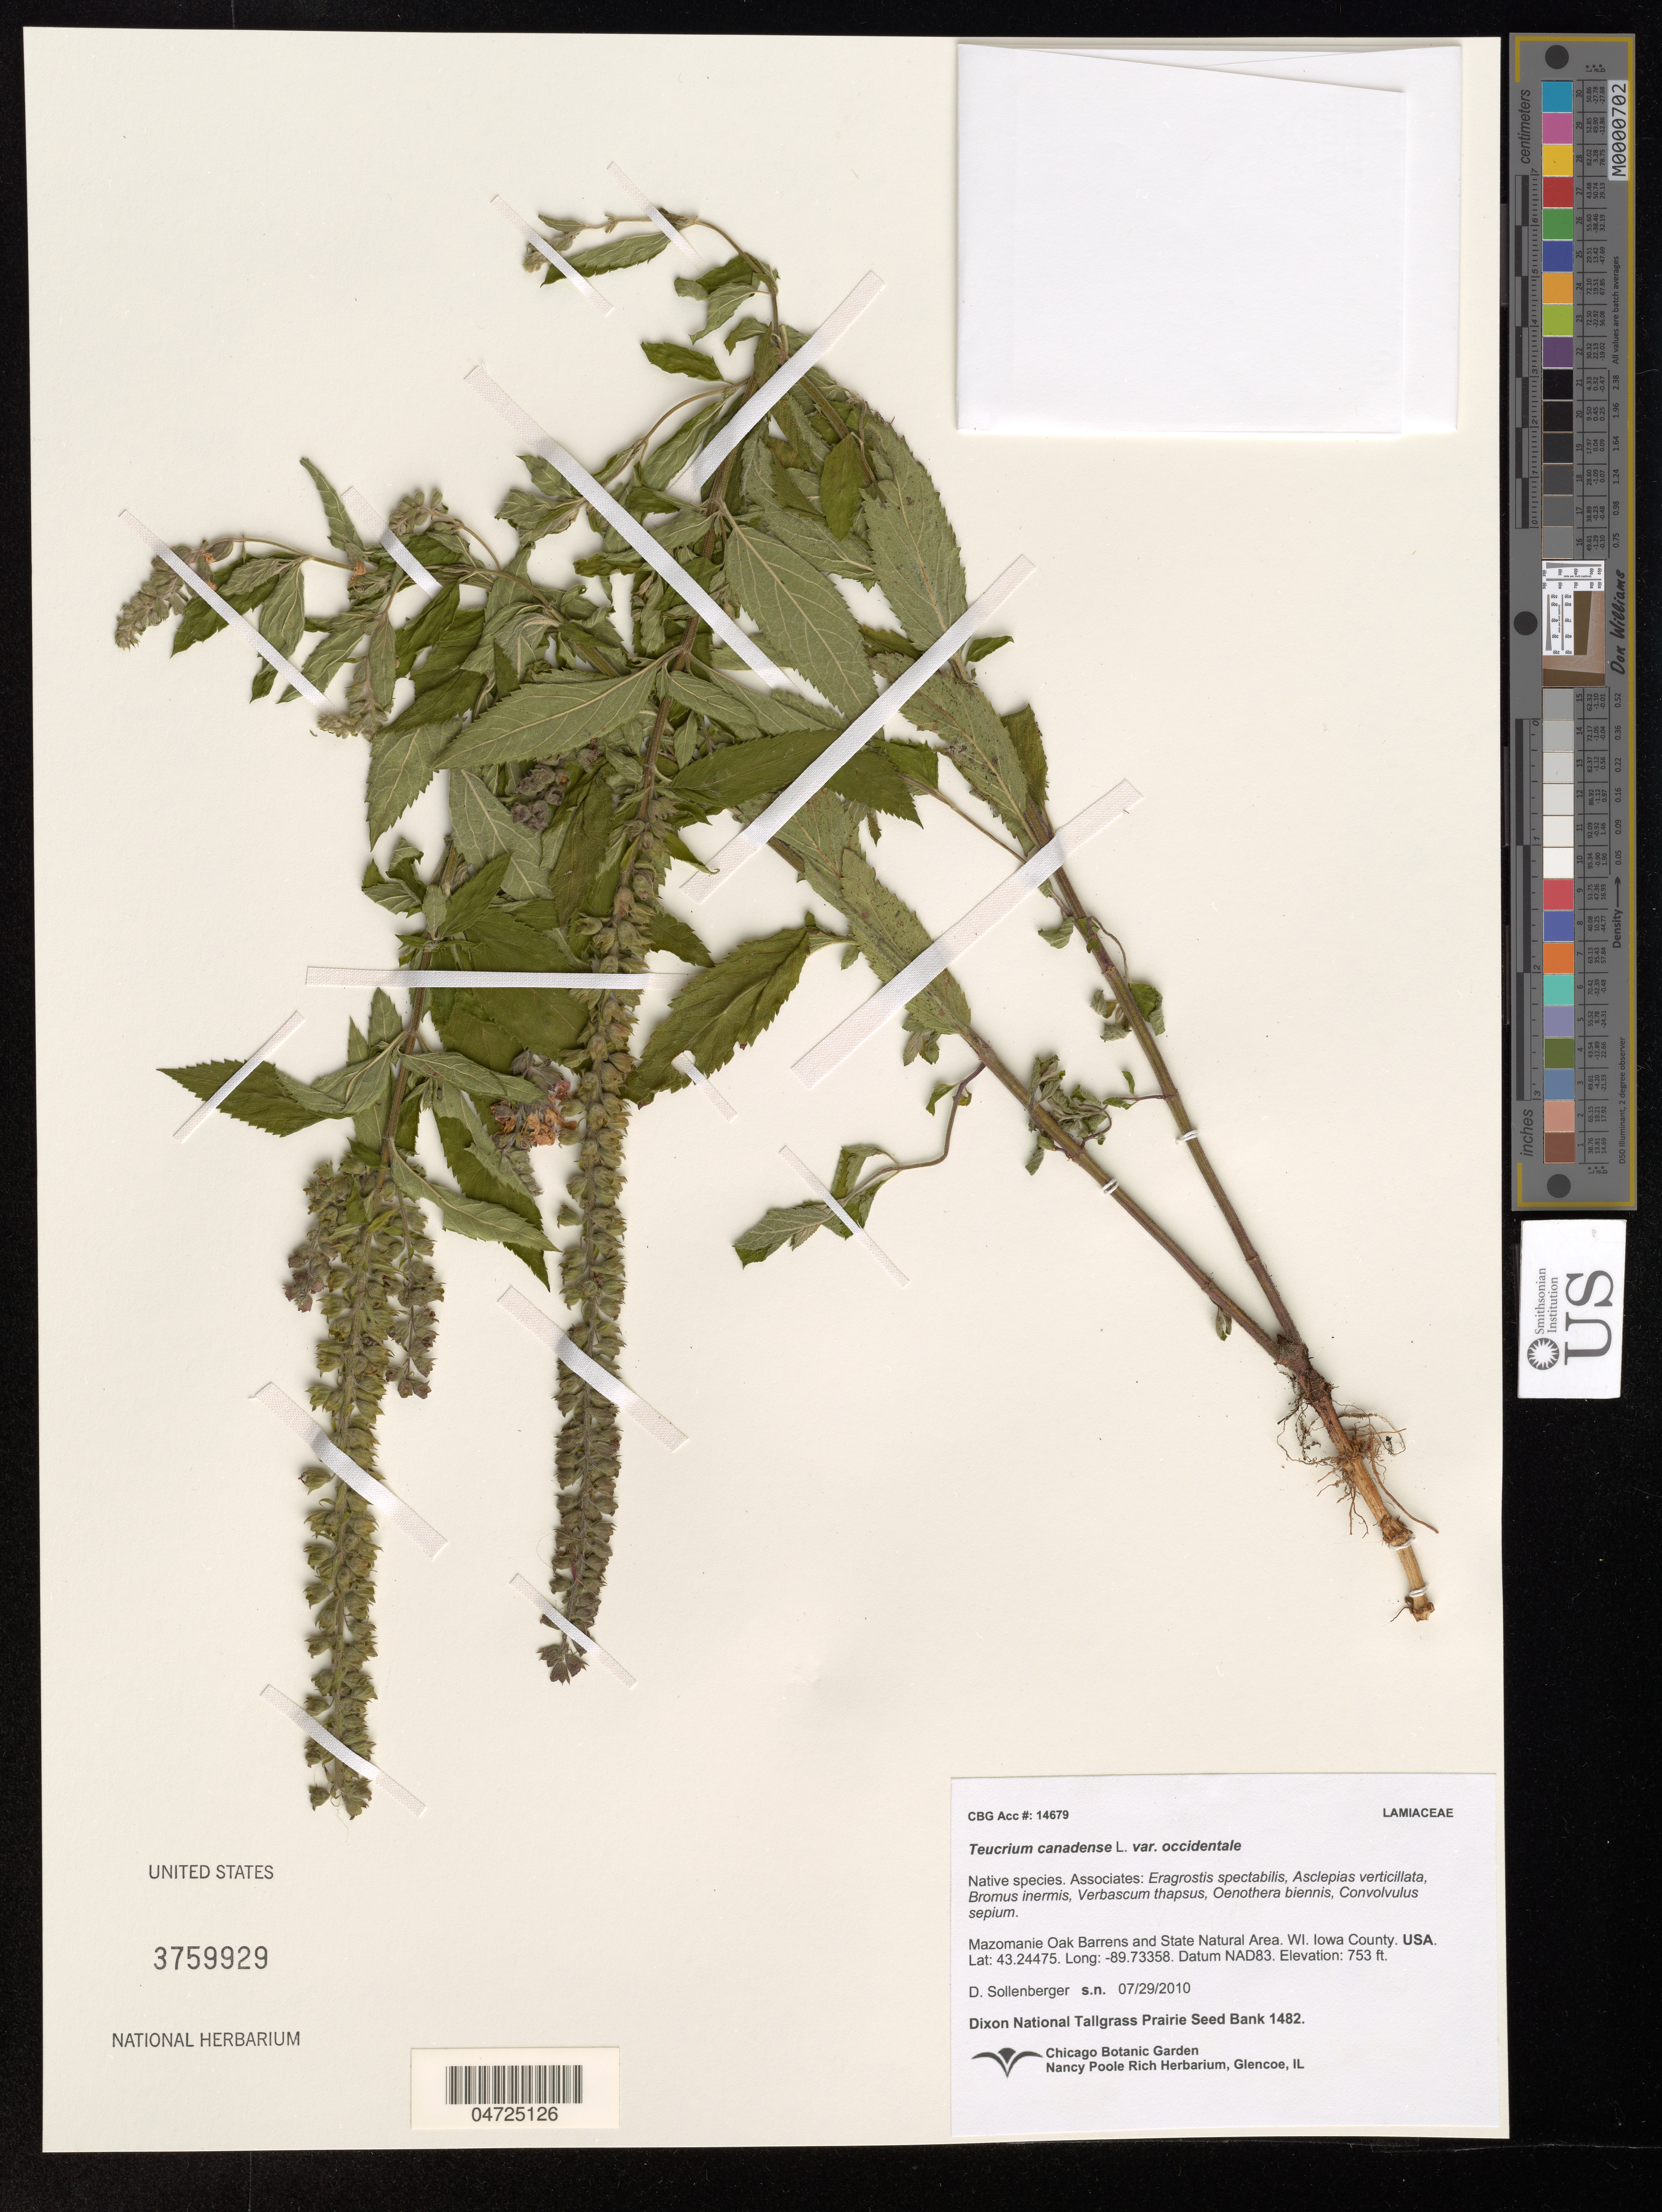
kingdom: Plantae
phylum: Tracheophyta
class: Magnoliopsida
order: Lamiales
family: Lamiaceae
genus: Teucrium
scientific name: Teucrium canadense var. occidentale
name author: (A. Gray) E. M. McClint. & Epling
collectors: D. Sollenberger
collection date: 2010-07-29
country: United States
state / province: Wisconsin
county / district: Iowa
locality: Mazomanie Oak Barrens and State Natural Area. Iowa County. Datum NAD83.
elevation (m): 230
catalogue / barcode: US 3759929